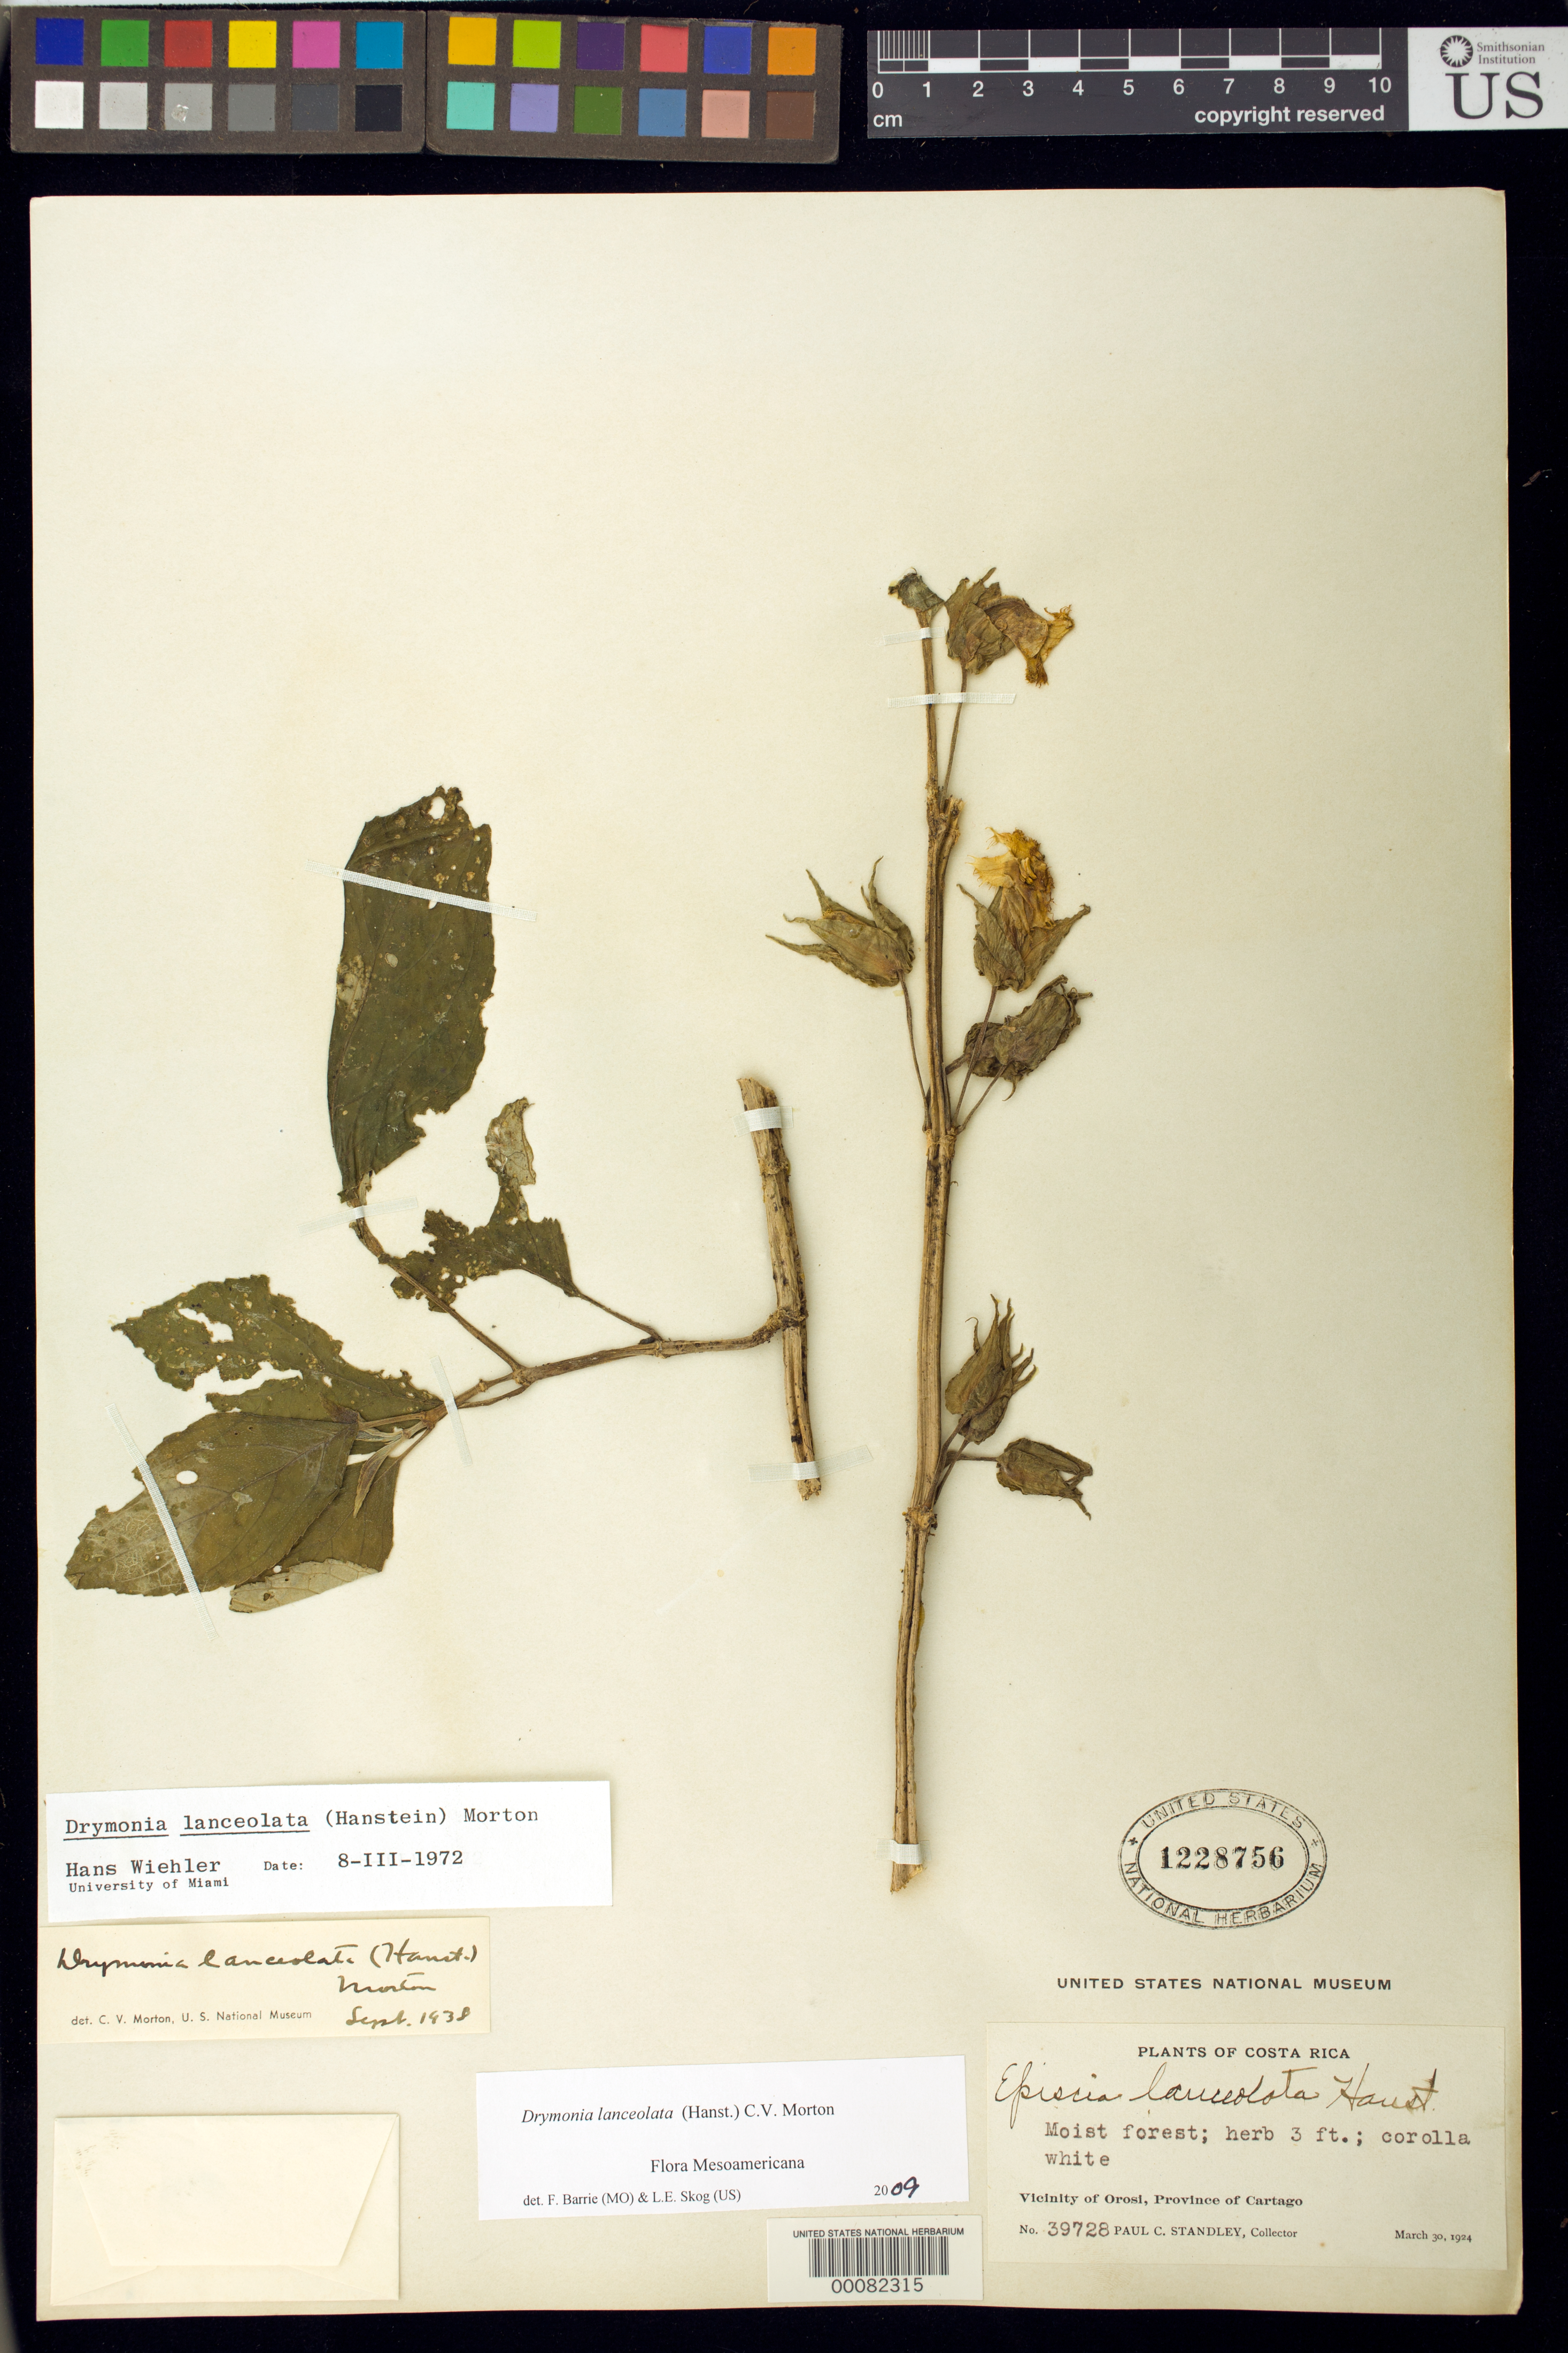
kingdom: Plantae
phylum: Tracheophyta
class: Magnoliopsida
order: Lamiales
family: Gesneriaceae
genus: Drymonia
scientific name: Drymonia lanceolata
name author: (Hanst.) C.V. Morton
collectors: P. C. Standley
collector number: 39728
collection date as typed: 30 Mar 1924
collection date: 1924-03-30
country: Costa Rica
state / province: Cartago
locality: Vicinity of Orosi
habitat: Moistforest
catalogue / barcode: US 1228756